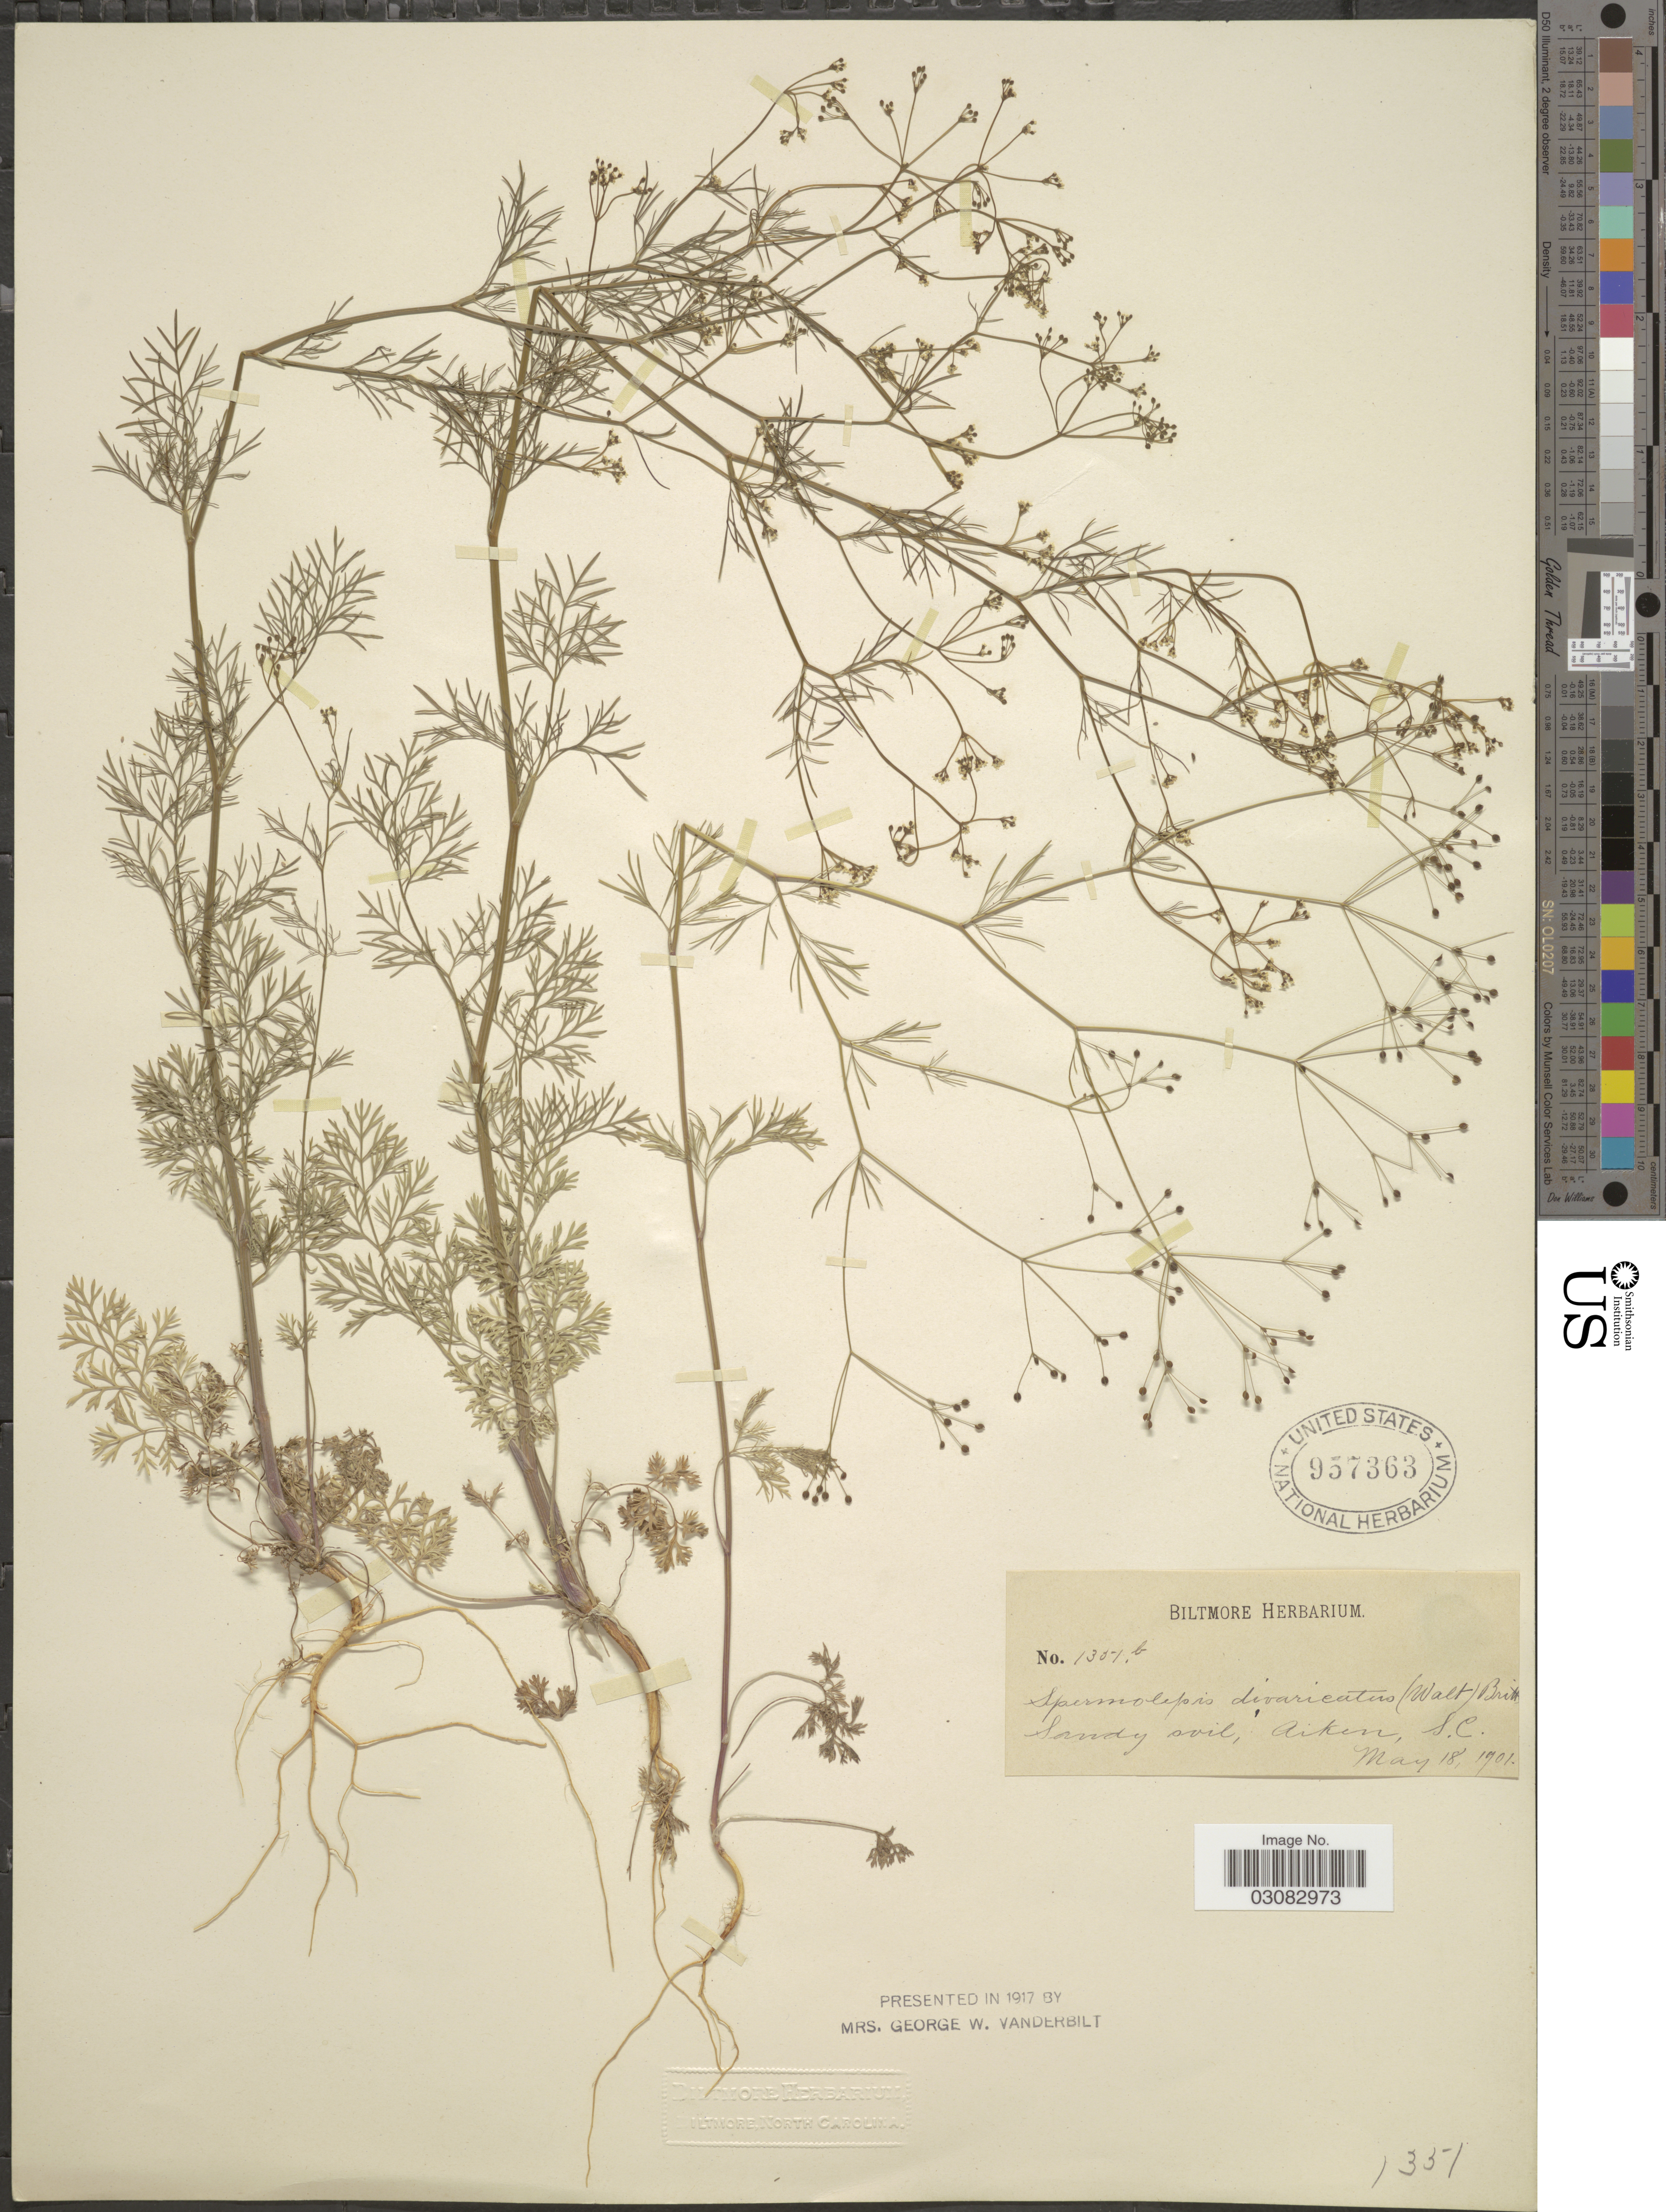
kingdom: Plantae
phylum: Tracheophyta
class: Magnoliopsida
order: Apiales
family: Apiaceae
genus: Spermolepis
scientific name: Spermolepis divaricata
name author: (Walter) Raf.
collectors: ex herb. Biltmore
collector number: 1307b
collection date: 1901-05-18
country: United States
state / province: South Carolina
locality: Sandy soil, Aiken, S.C.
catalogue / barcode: US 957363